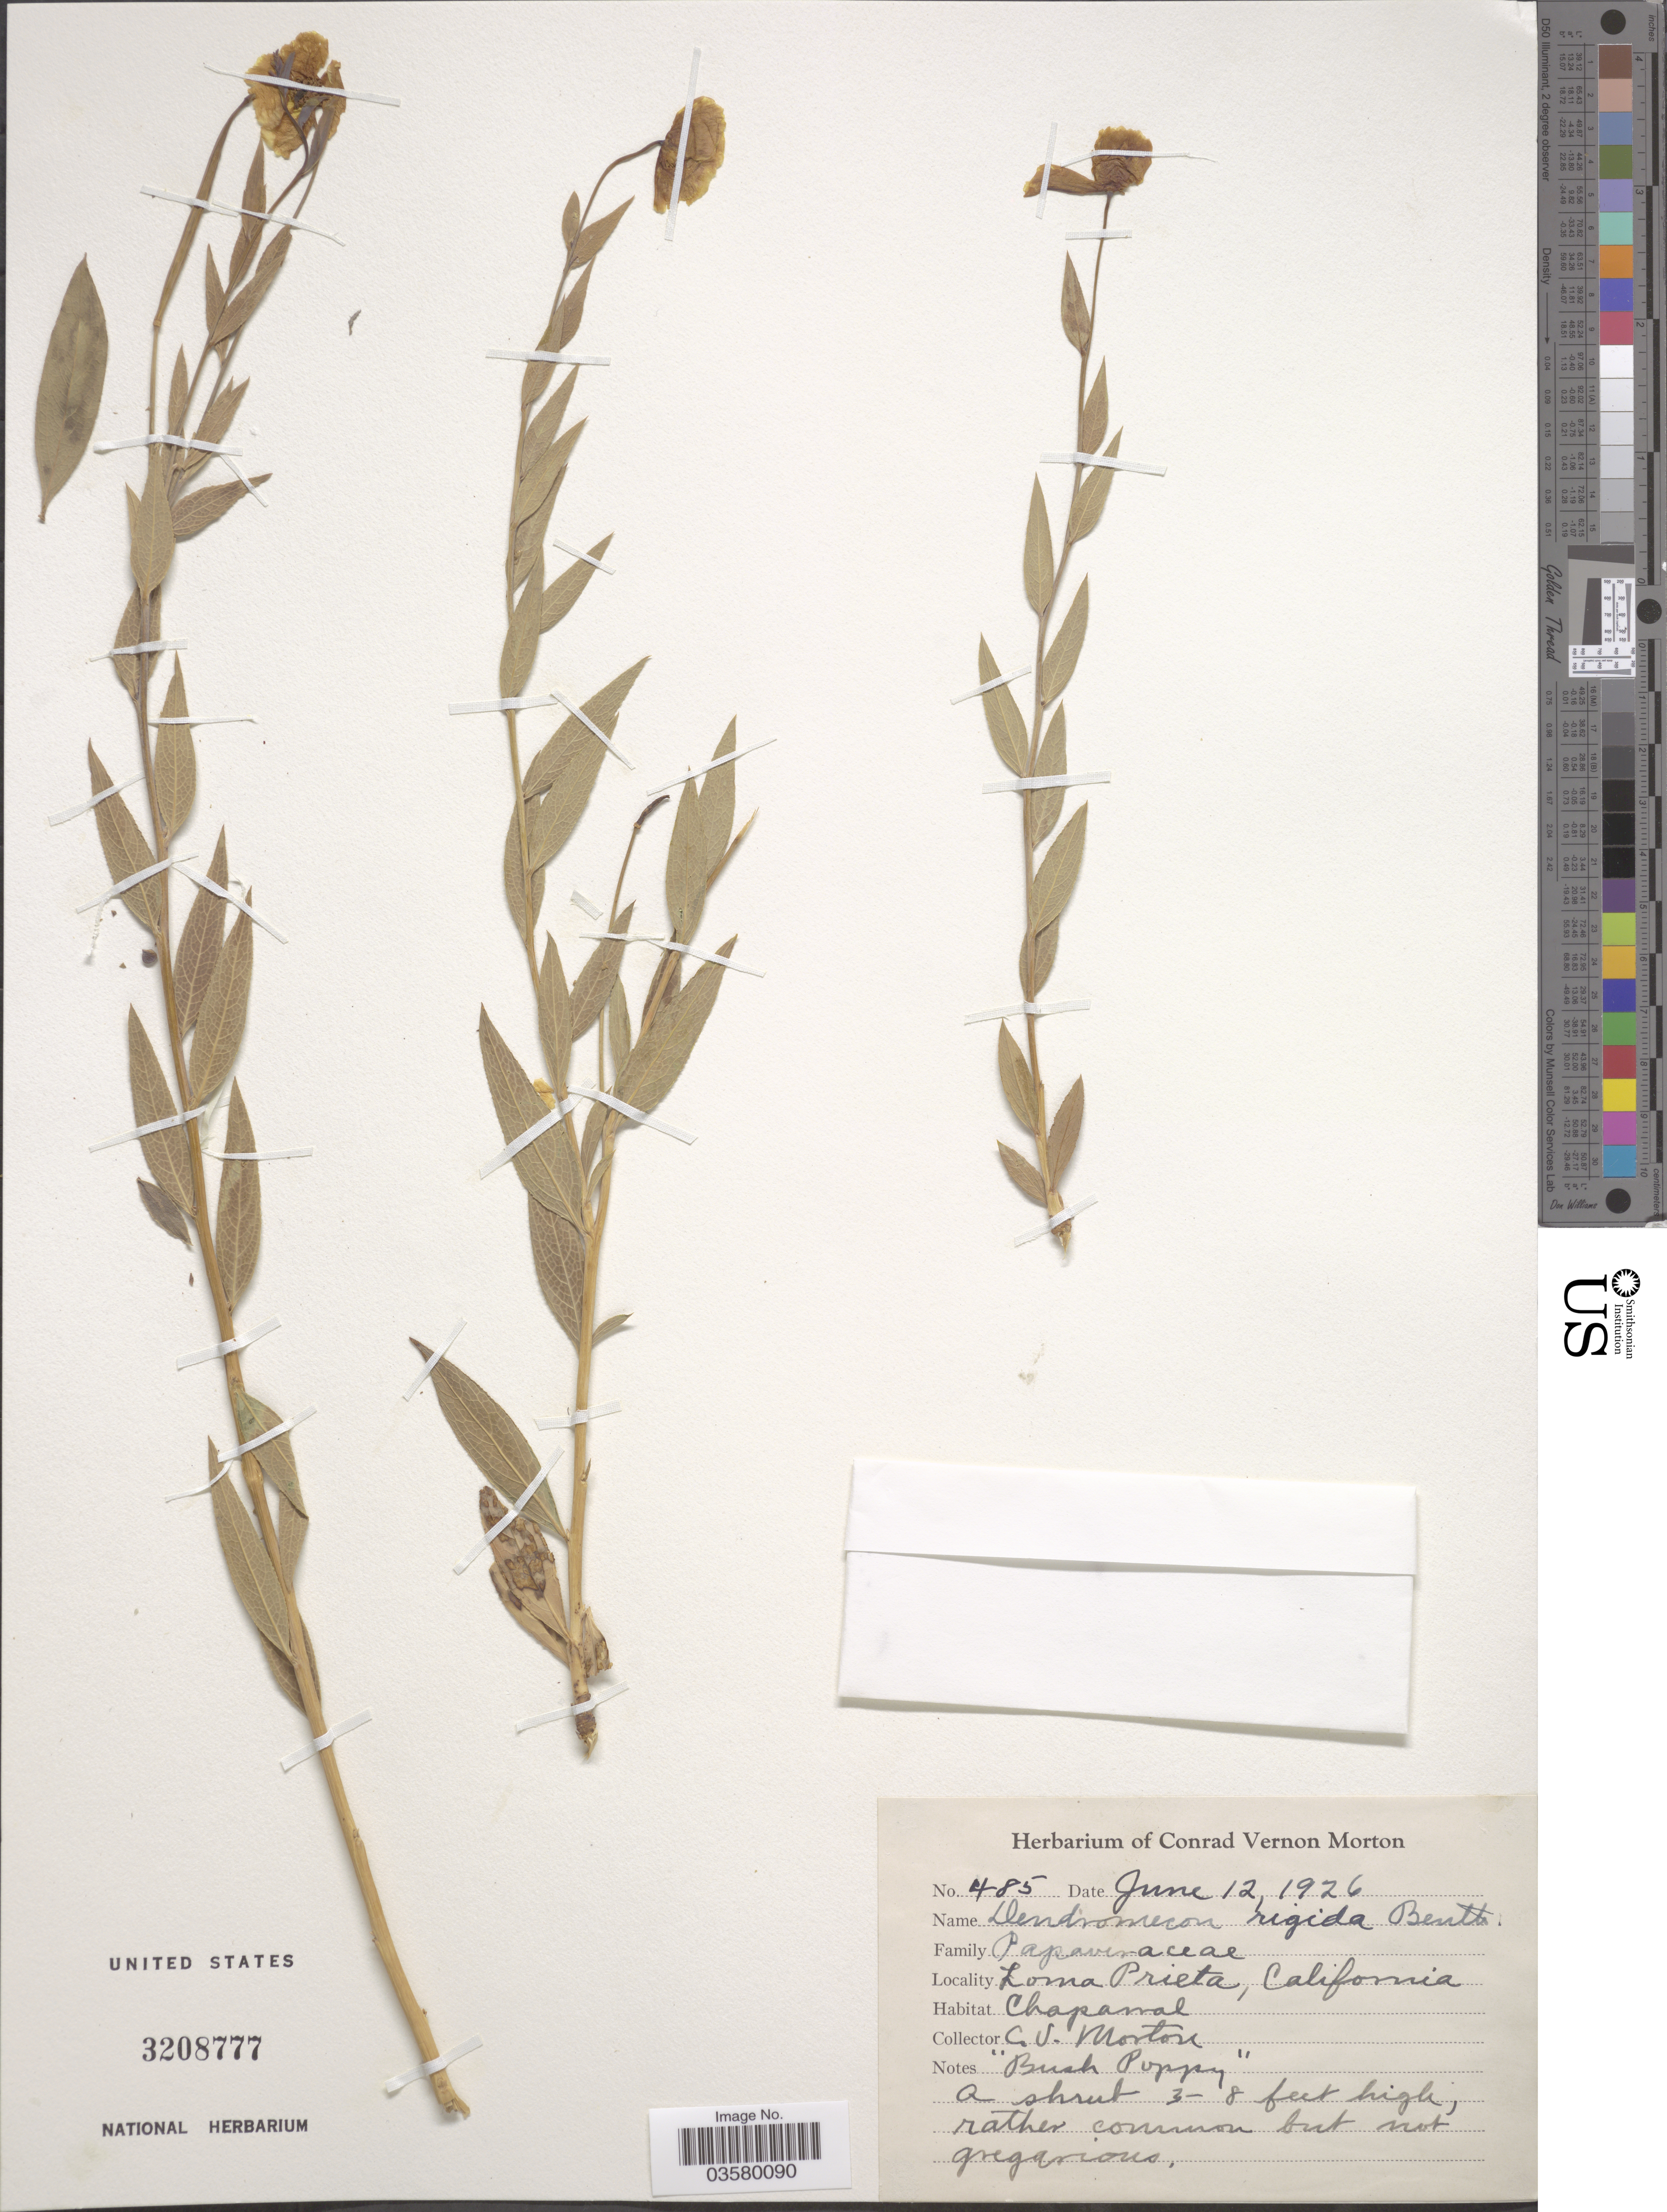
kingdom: Plantae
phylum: Tracheophyta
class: Magnoliopsida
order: Ranunculales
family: Papaveraceae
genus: Dendromecon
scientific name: Dendromecon rigida subsp. rigida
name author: Benth.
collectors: C. V. Morton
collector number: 485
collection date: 1926-06-12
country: United States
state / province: California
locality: Loma Prieta.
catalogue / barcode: US 3208777